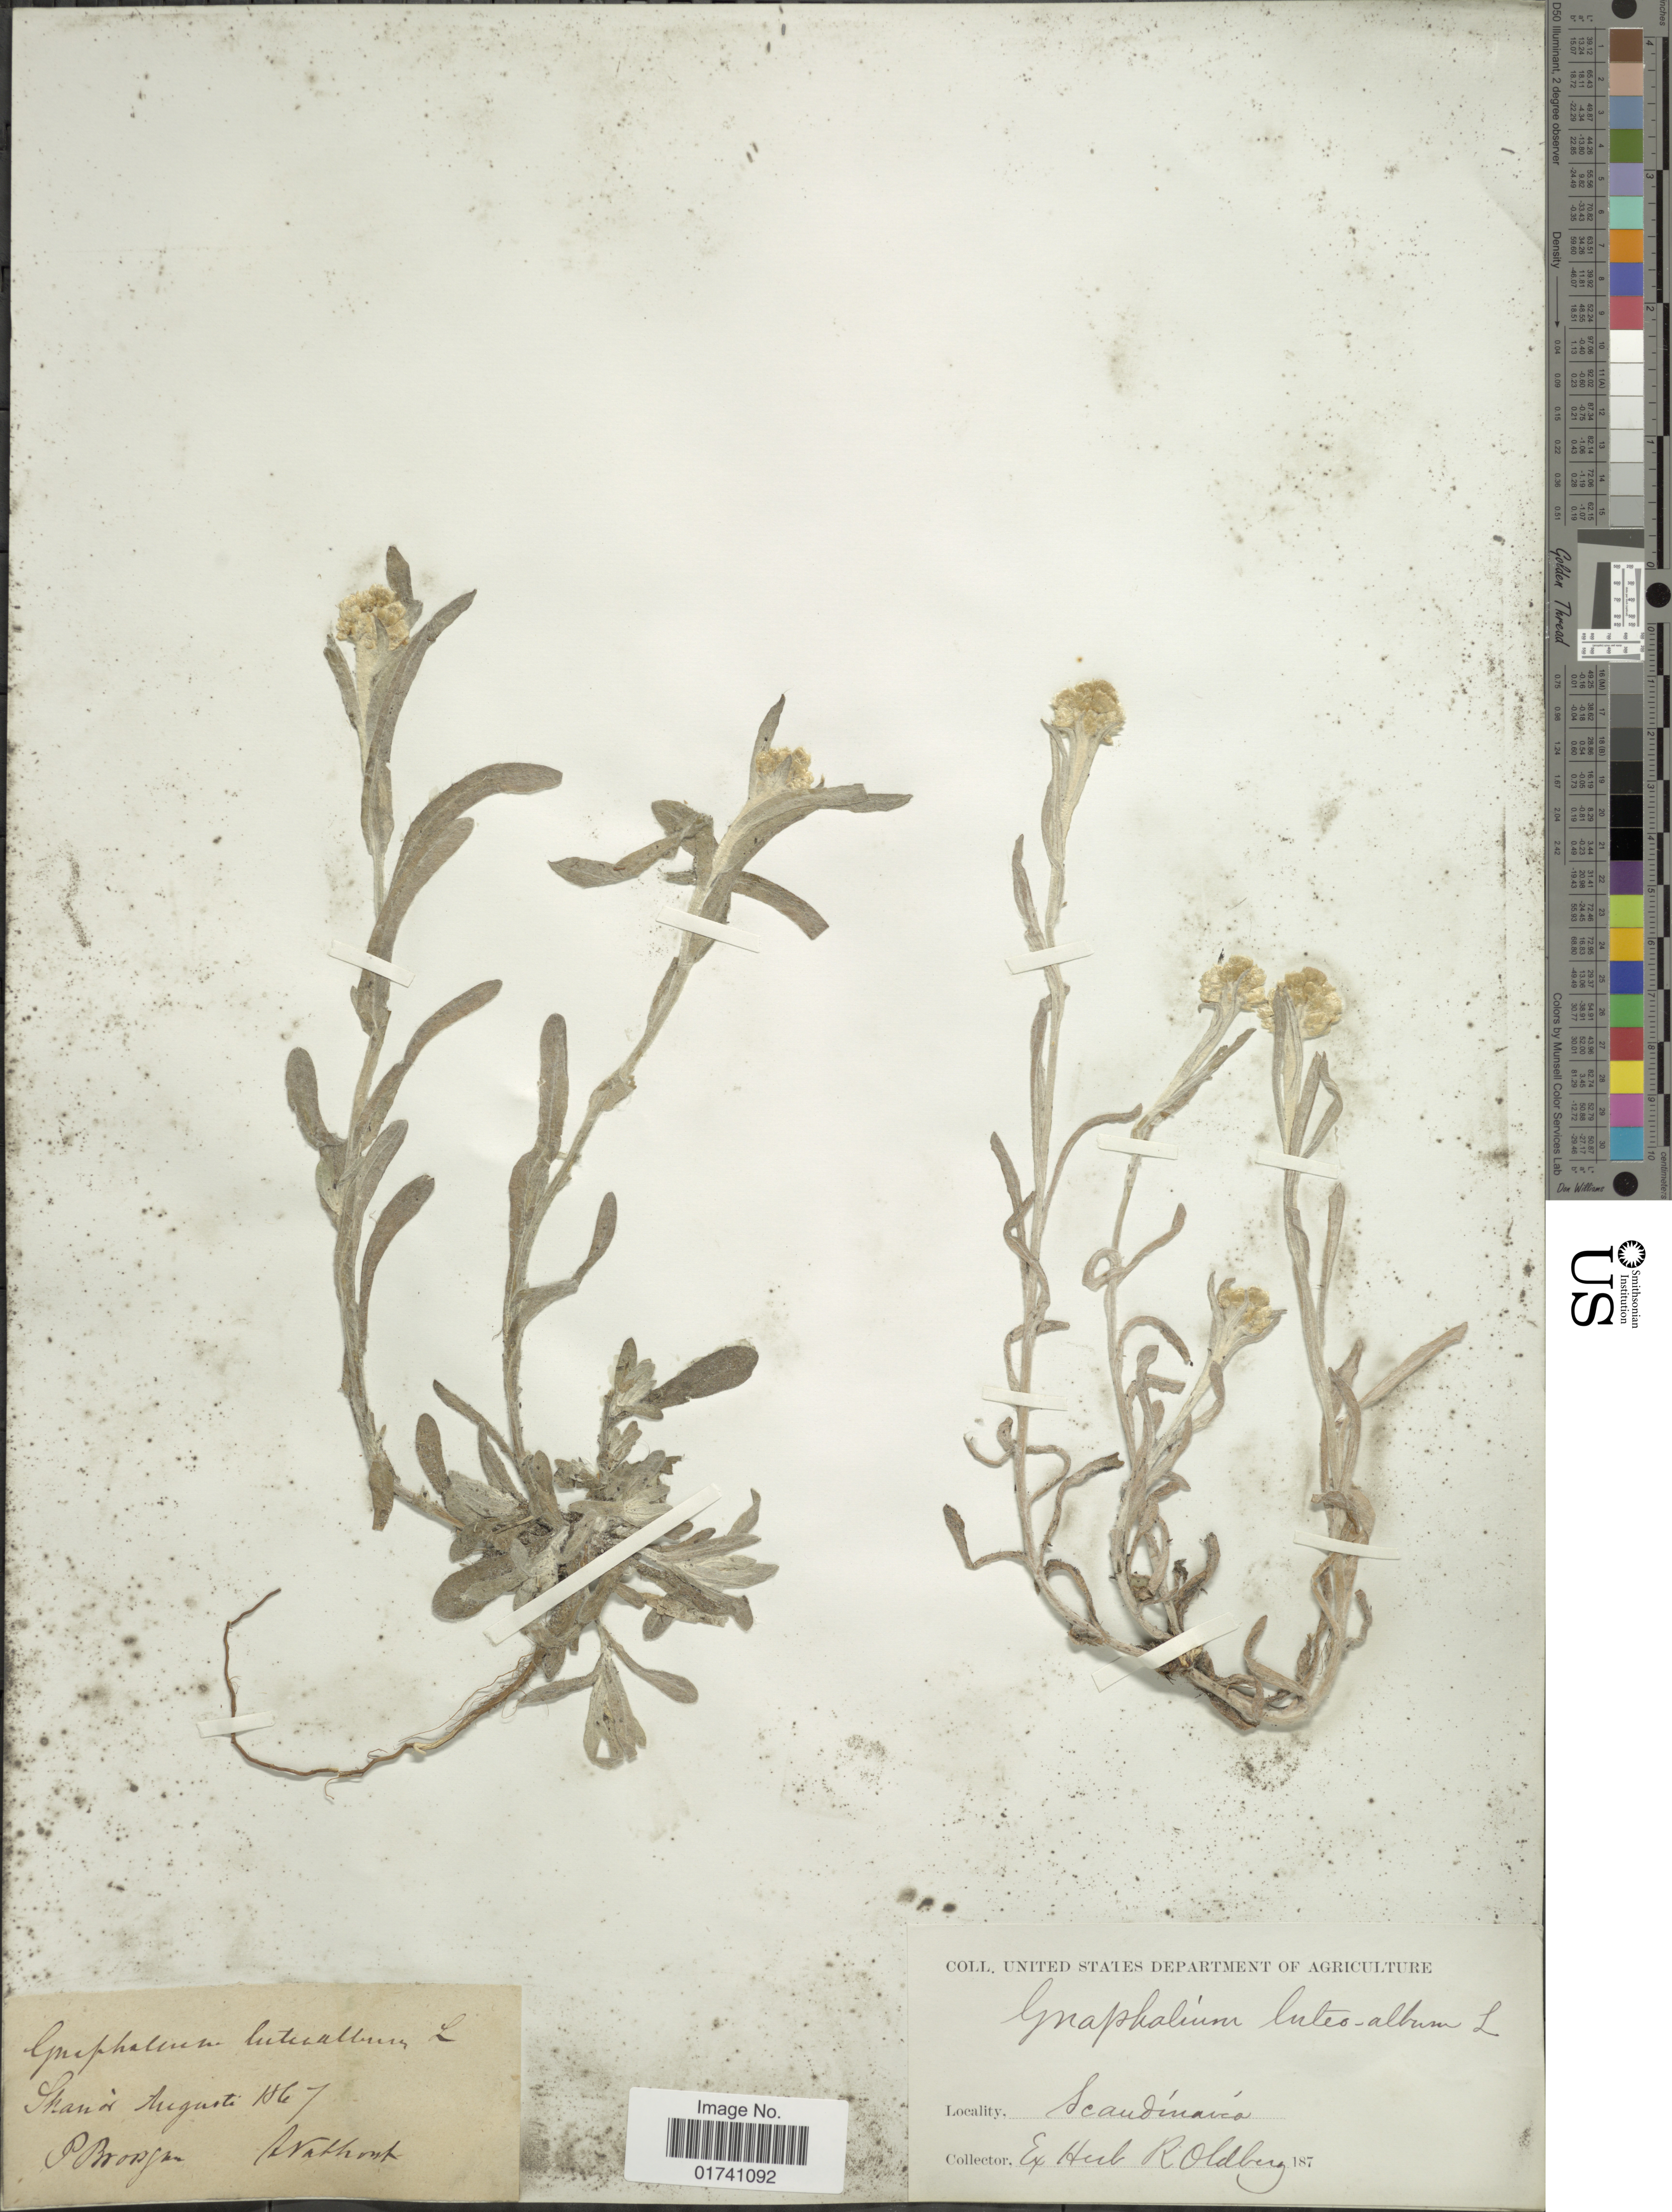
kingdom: Plantae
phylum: Tracheophyta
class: Magnoliopsida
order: Asterales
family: Asteraceae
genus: Laphangium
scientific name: Laphangium luteoalbum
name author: (L.) Tzvelev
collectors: A. Nathorst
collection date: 1867-08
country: Sweden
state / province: Skåne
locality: Skanör